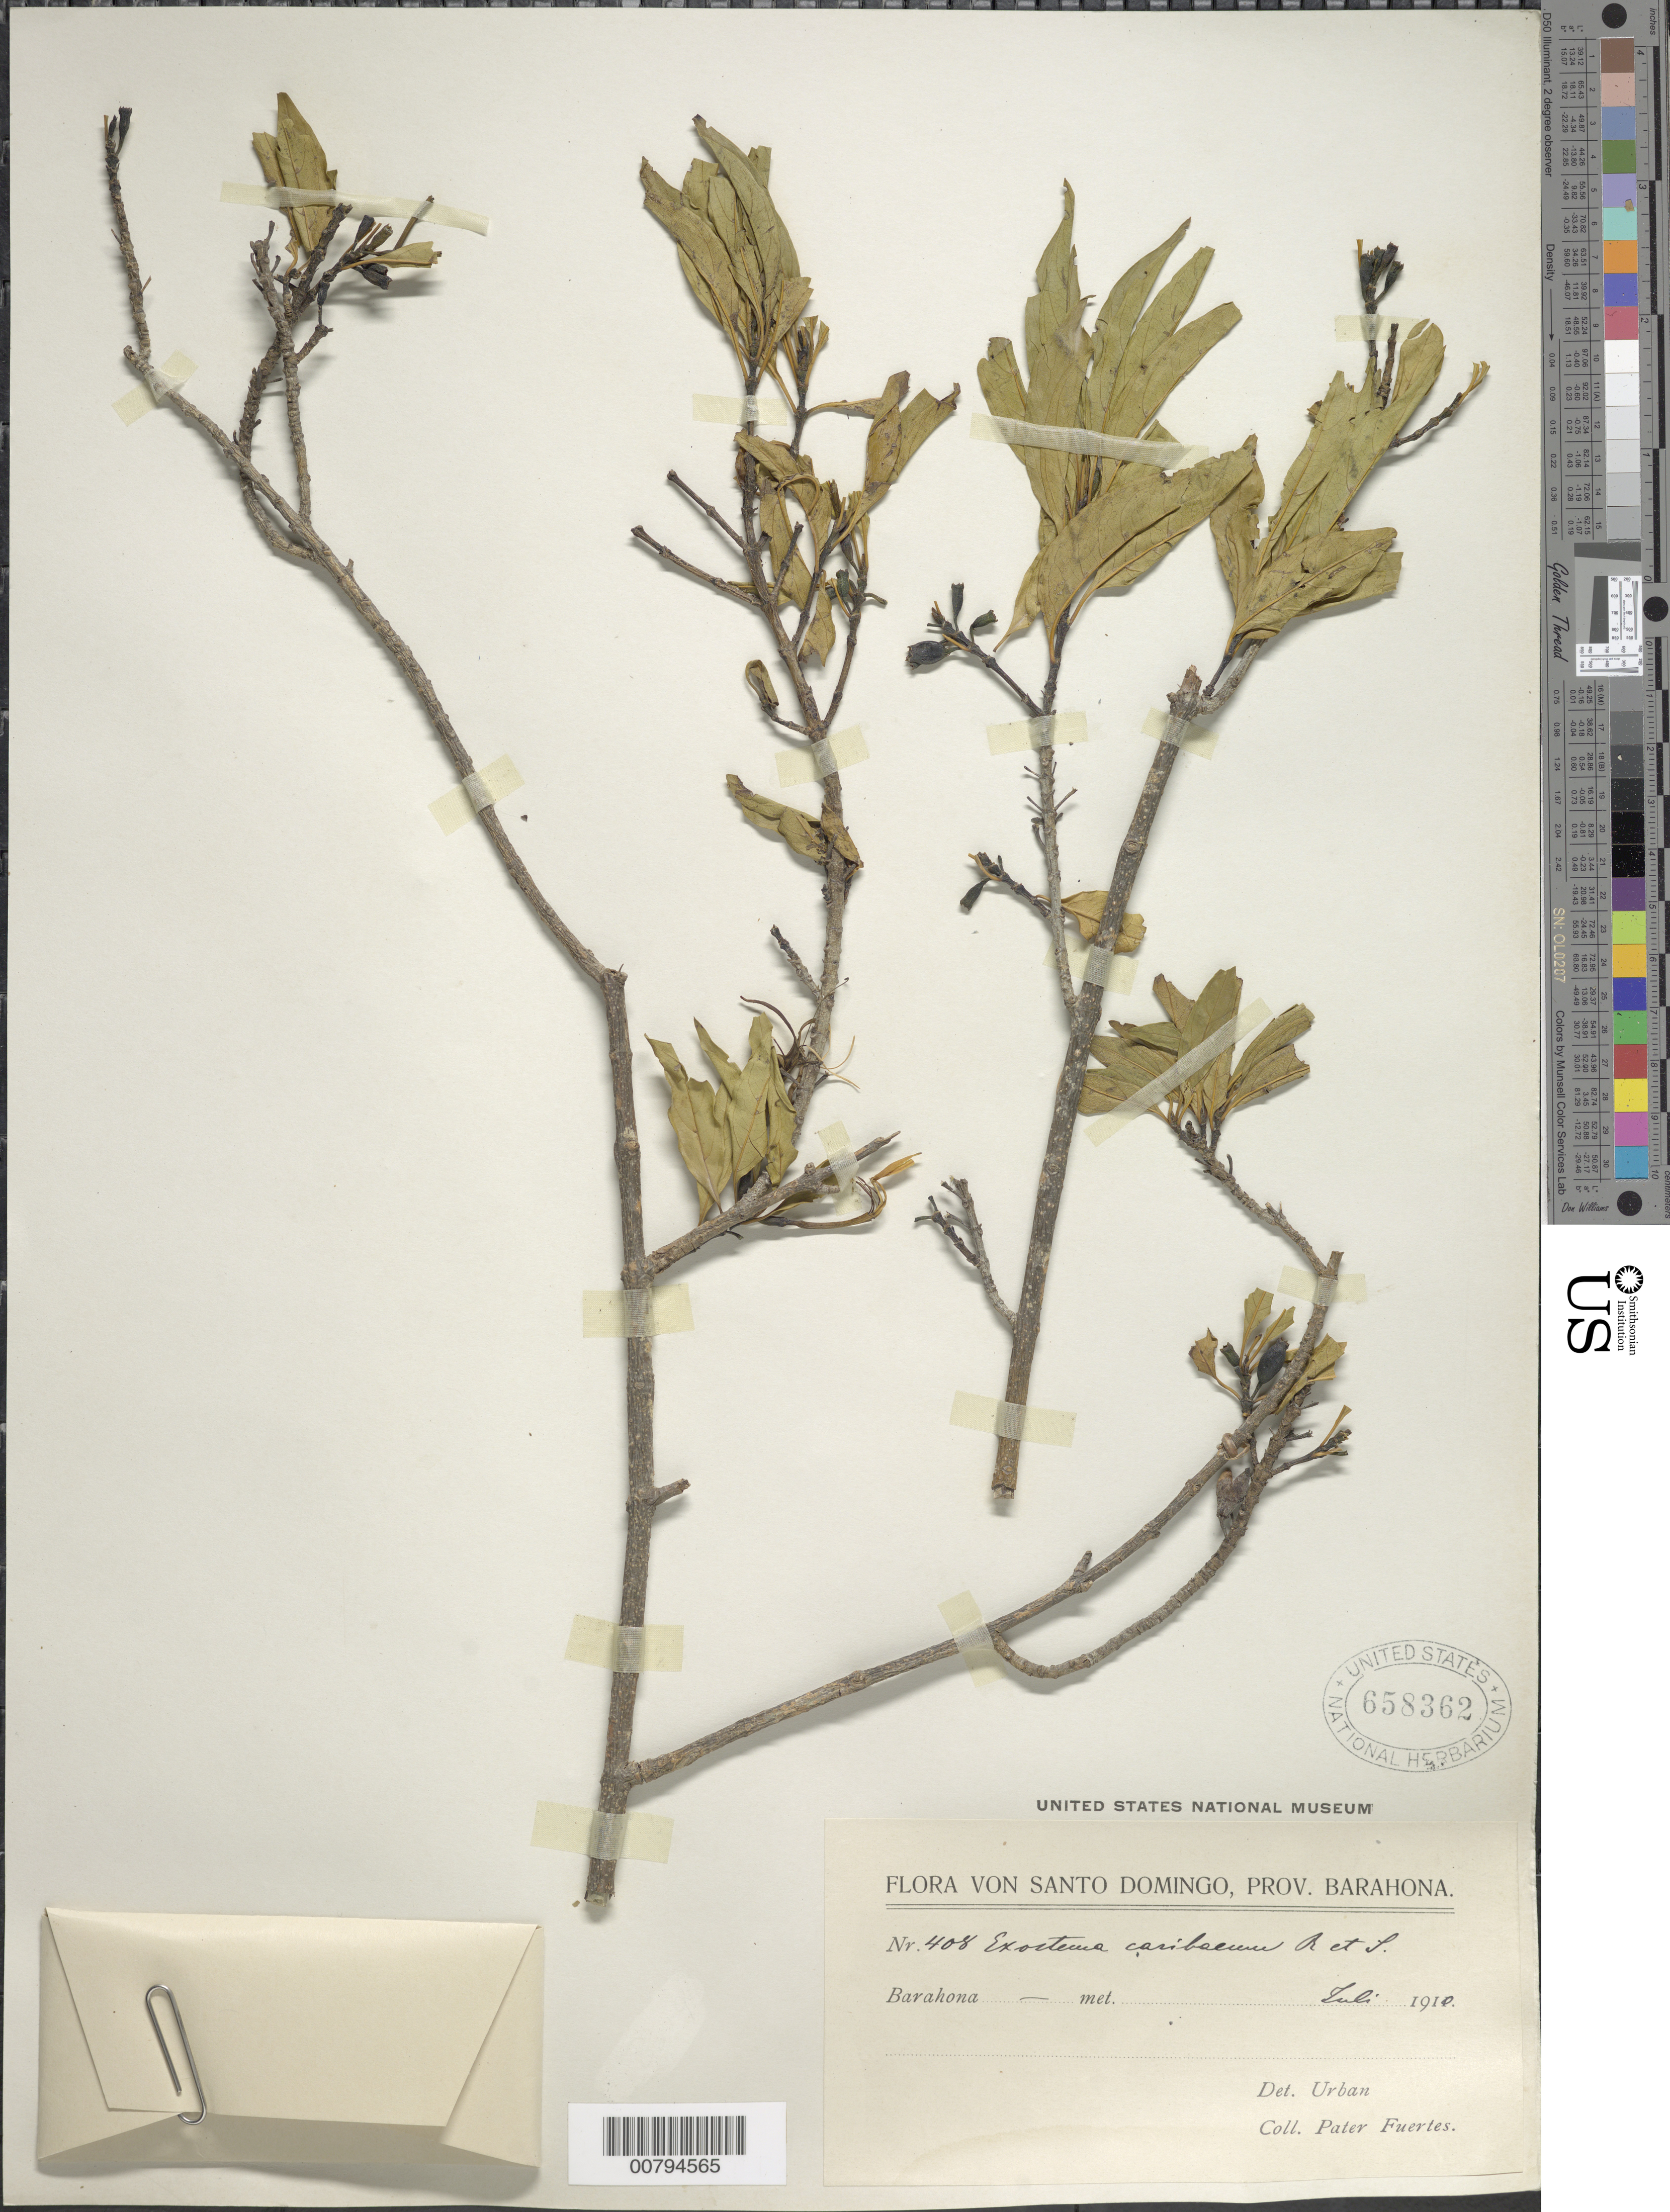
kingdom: Plantae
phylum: Tracheophyta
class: Magnoliopsida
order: Gentianales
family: Rubiaceae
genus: Exostema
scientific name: Exostema caribaeum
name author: (Jacq.) Roem. & Schult.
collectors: M. D. Fuertes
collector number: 408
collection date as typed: Jul 1910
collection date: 1910-07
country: Dominican Republic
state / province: Barahona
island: Hispaniola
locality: Santo Domingo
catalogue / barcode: US 658362